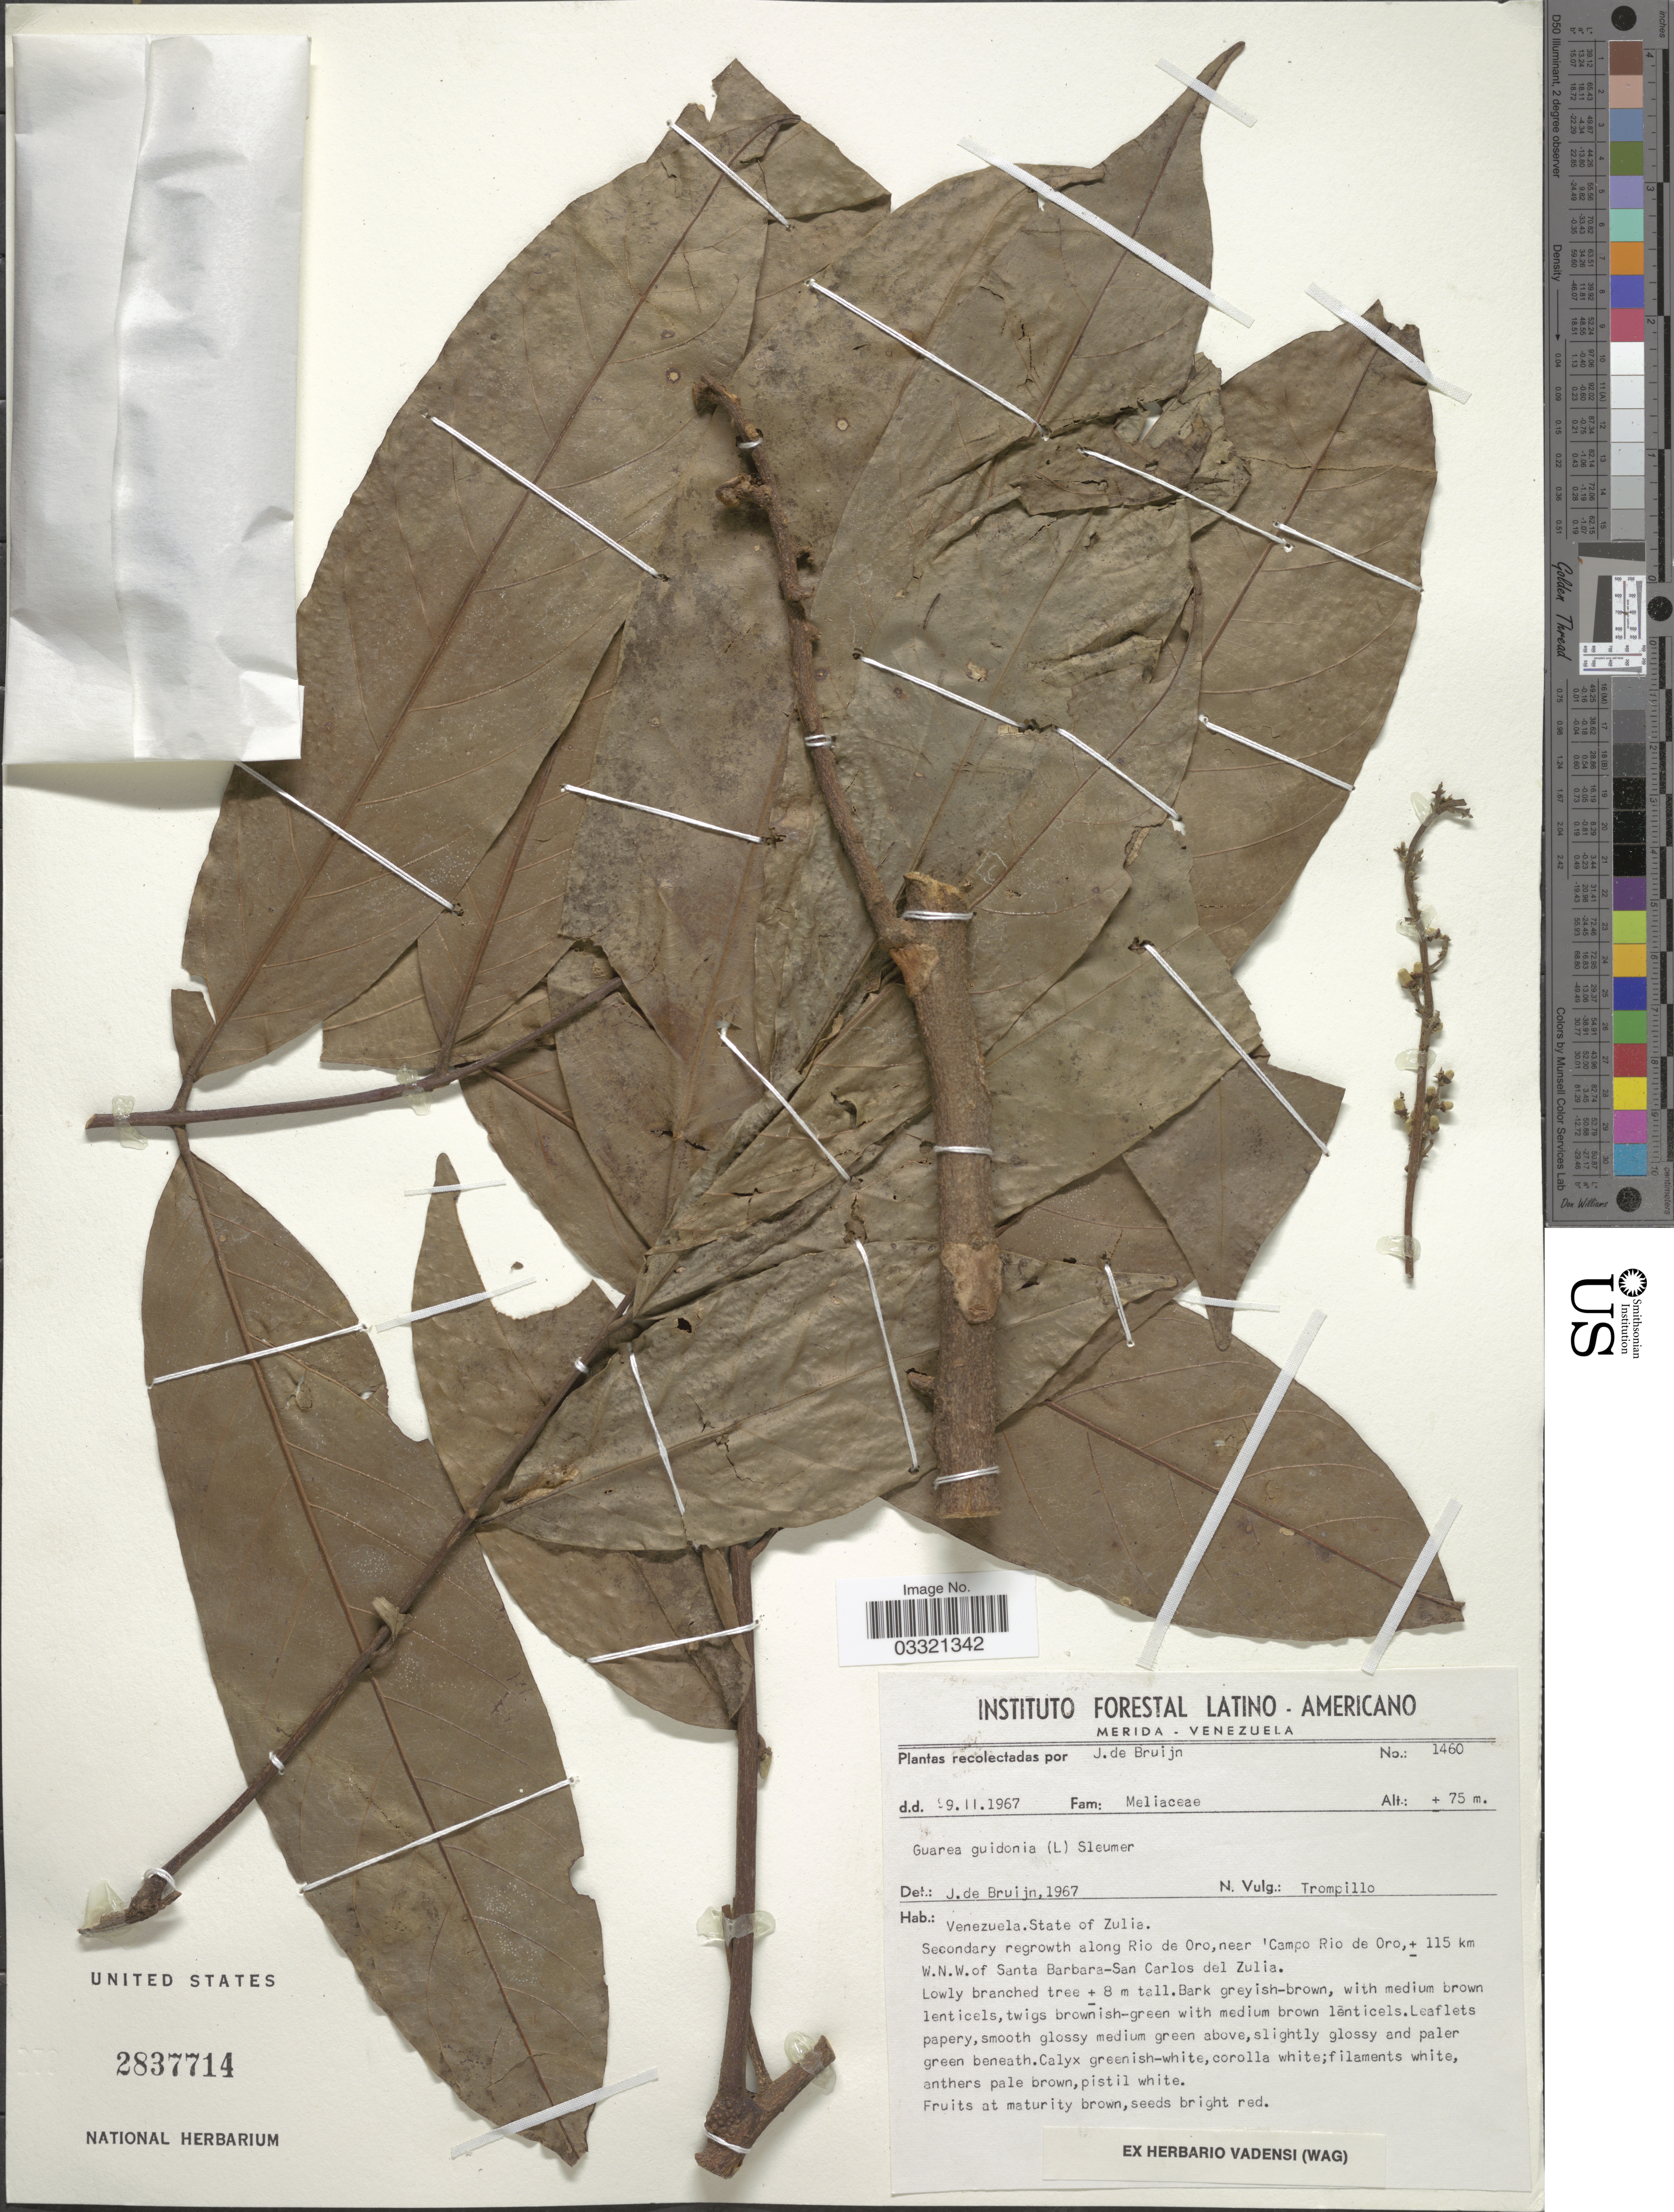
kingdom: Plantae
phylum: Tracheophyta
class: Magnoliopsida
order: Sapindales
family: Meliaceae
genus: Guarea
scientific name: Guarea guidonia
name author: (L.) Sleumer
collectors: J. Bruijn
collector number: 1460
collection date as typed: Transcribed d/m/y: 29/2/1967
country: Venezuela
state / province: Zulia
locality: Secondary regrowth along Rio de Oro, near 'Campo Rio de Oro, ± 115 km W.N.W. of Santa Barbara-San Carlos del Zulia.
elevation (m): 75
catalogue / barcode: US 2837714